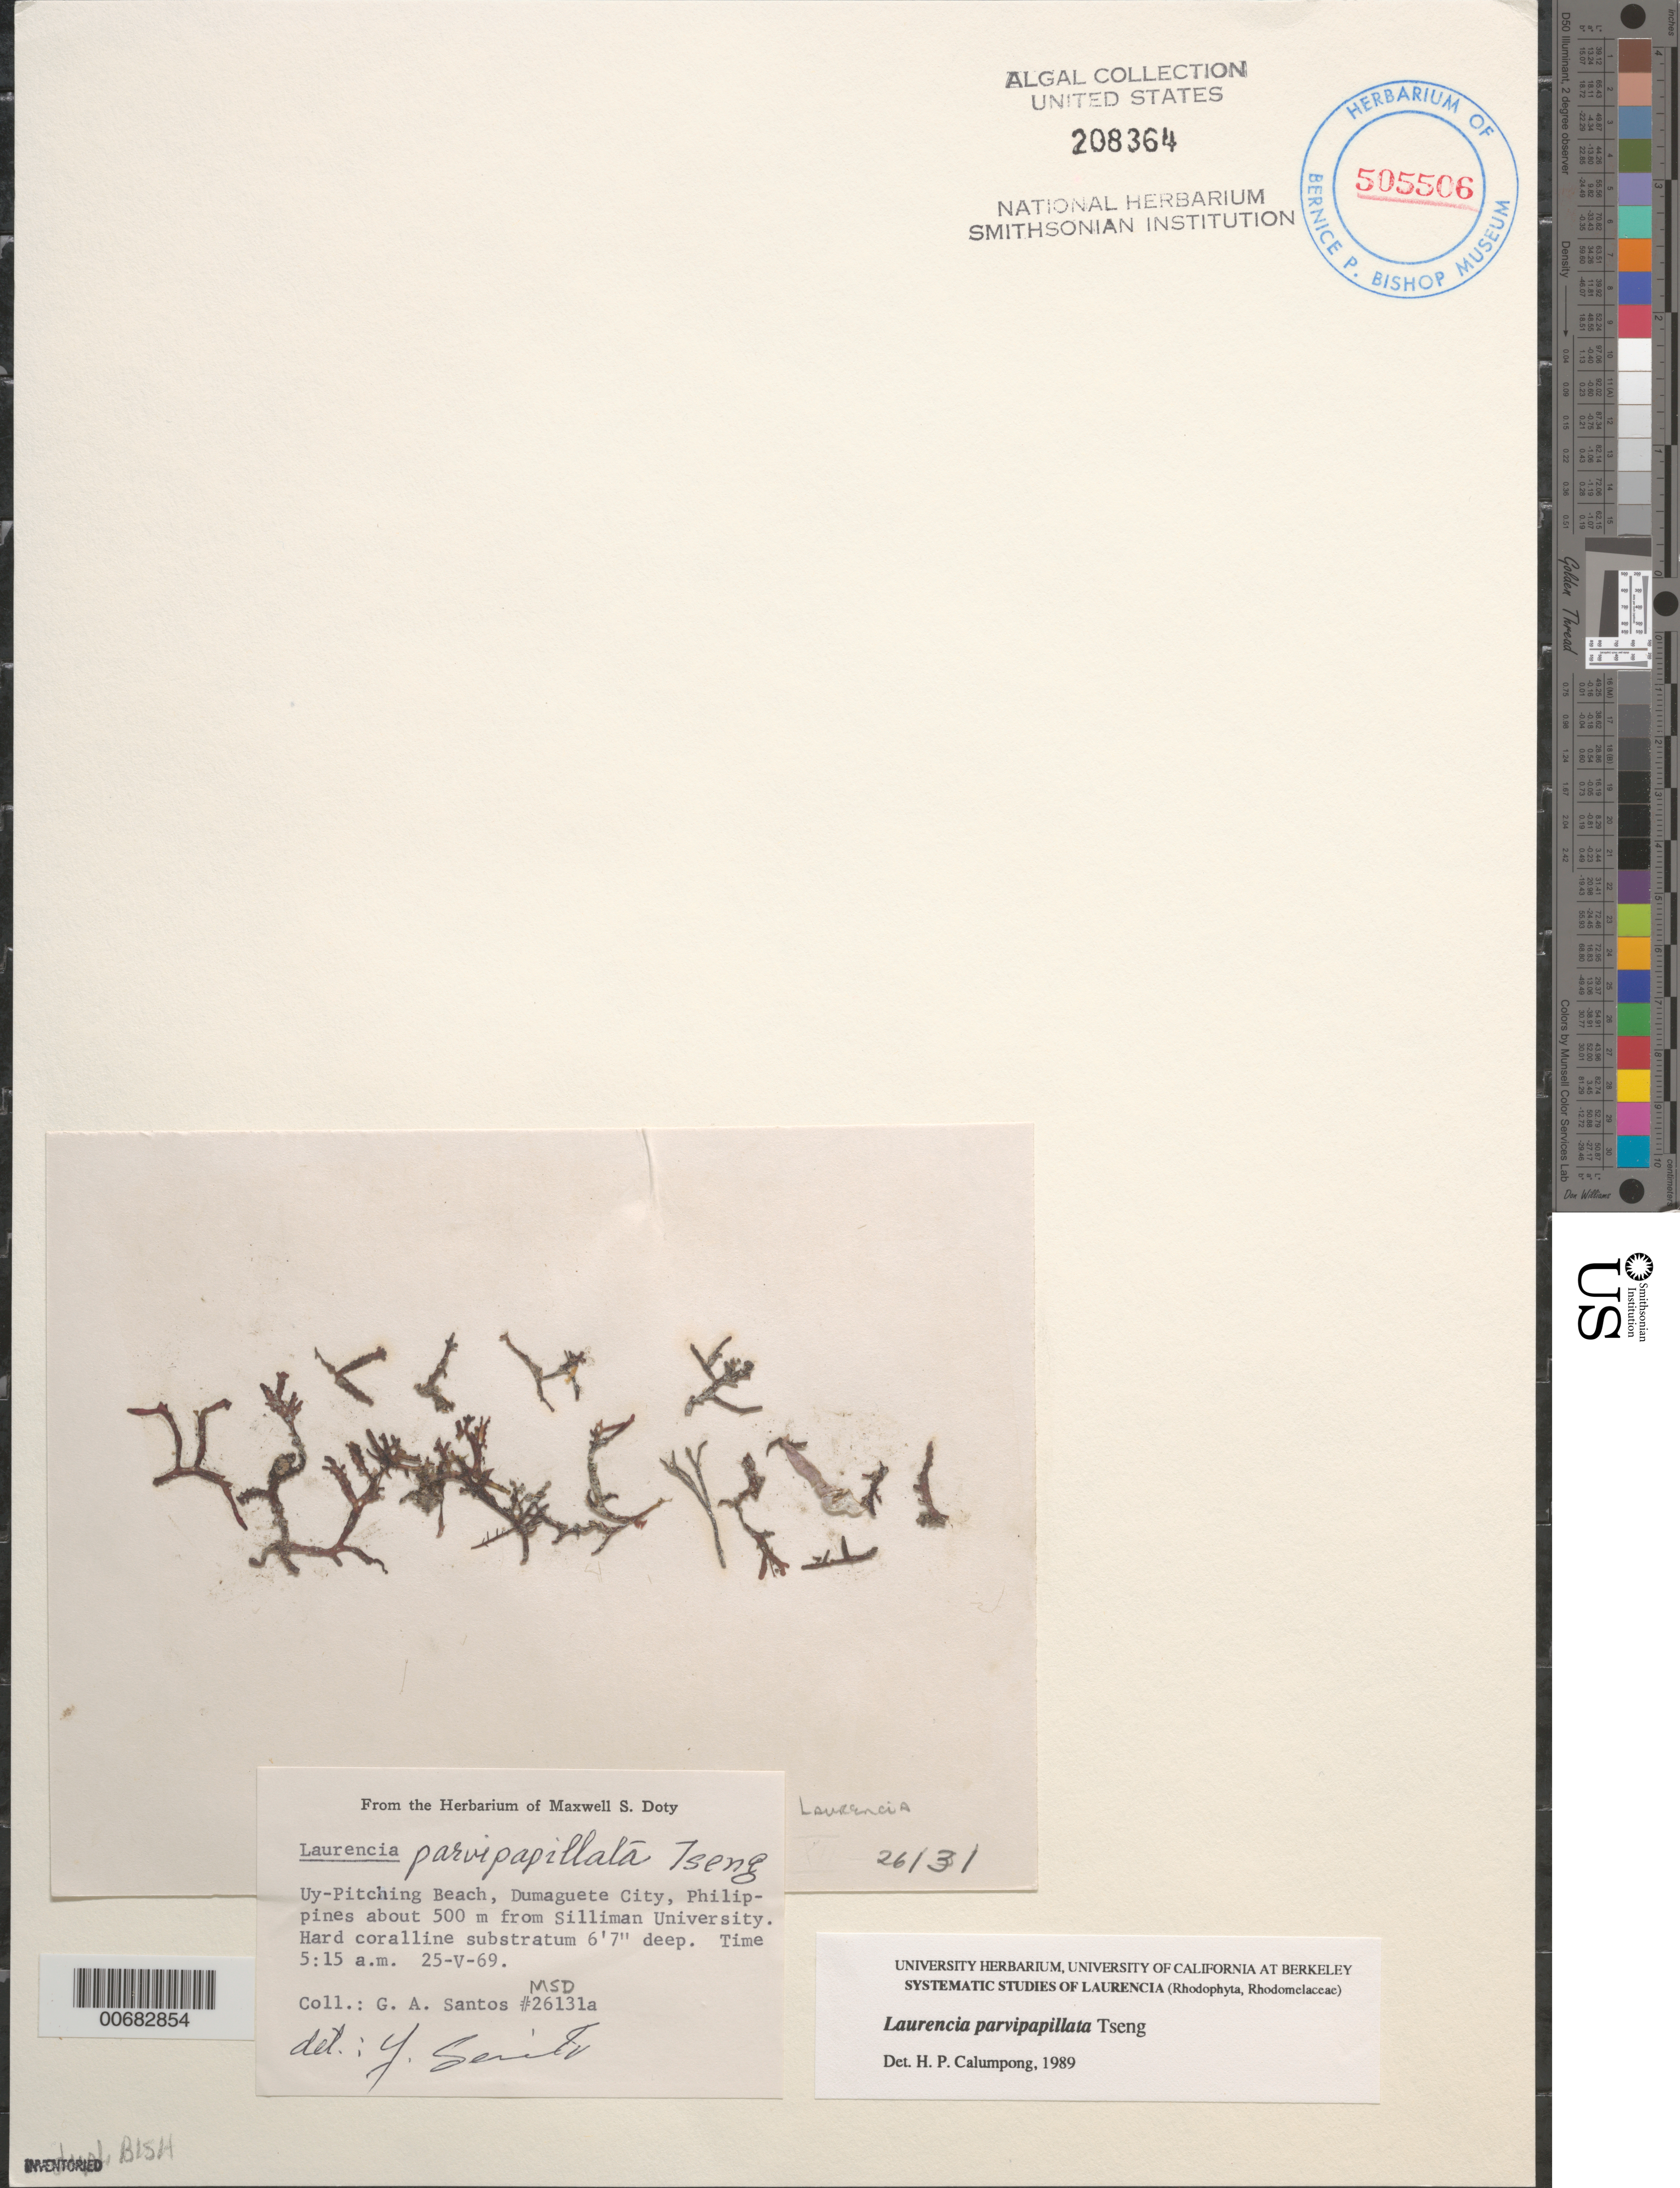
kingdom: Plantae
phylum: Rhodophyta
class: Florideophyceae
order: Ceramiales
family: Rhodomelaceae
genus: Chondrophycus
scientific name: Chondrophycus parvipapillatus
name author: (C.K. Tseng) Garbary & J.T. Harper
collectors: G. Santos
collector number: MSD 26131a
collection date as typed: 25 May 1969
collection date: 1969-05-25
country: Philippines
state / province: Central Visayas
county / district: Negros Oriental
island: Negros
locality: Uy-Pitching Beach, Dumaguete City, ca. 500 m from Silliman University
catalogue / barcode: US 208364